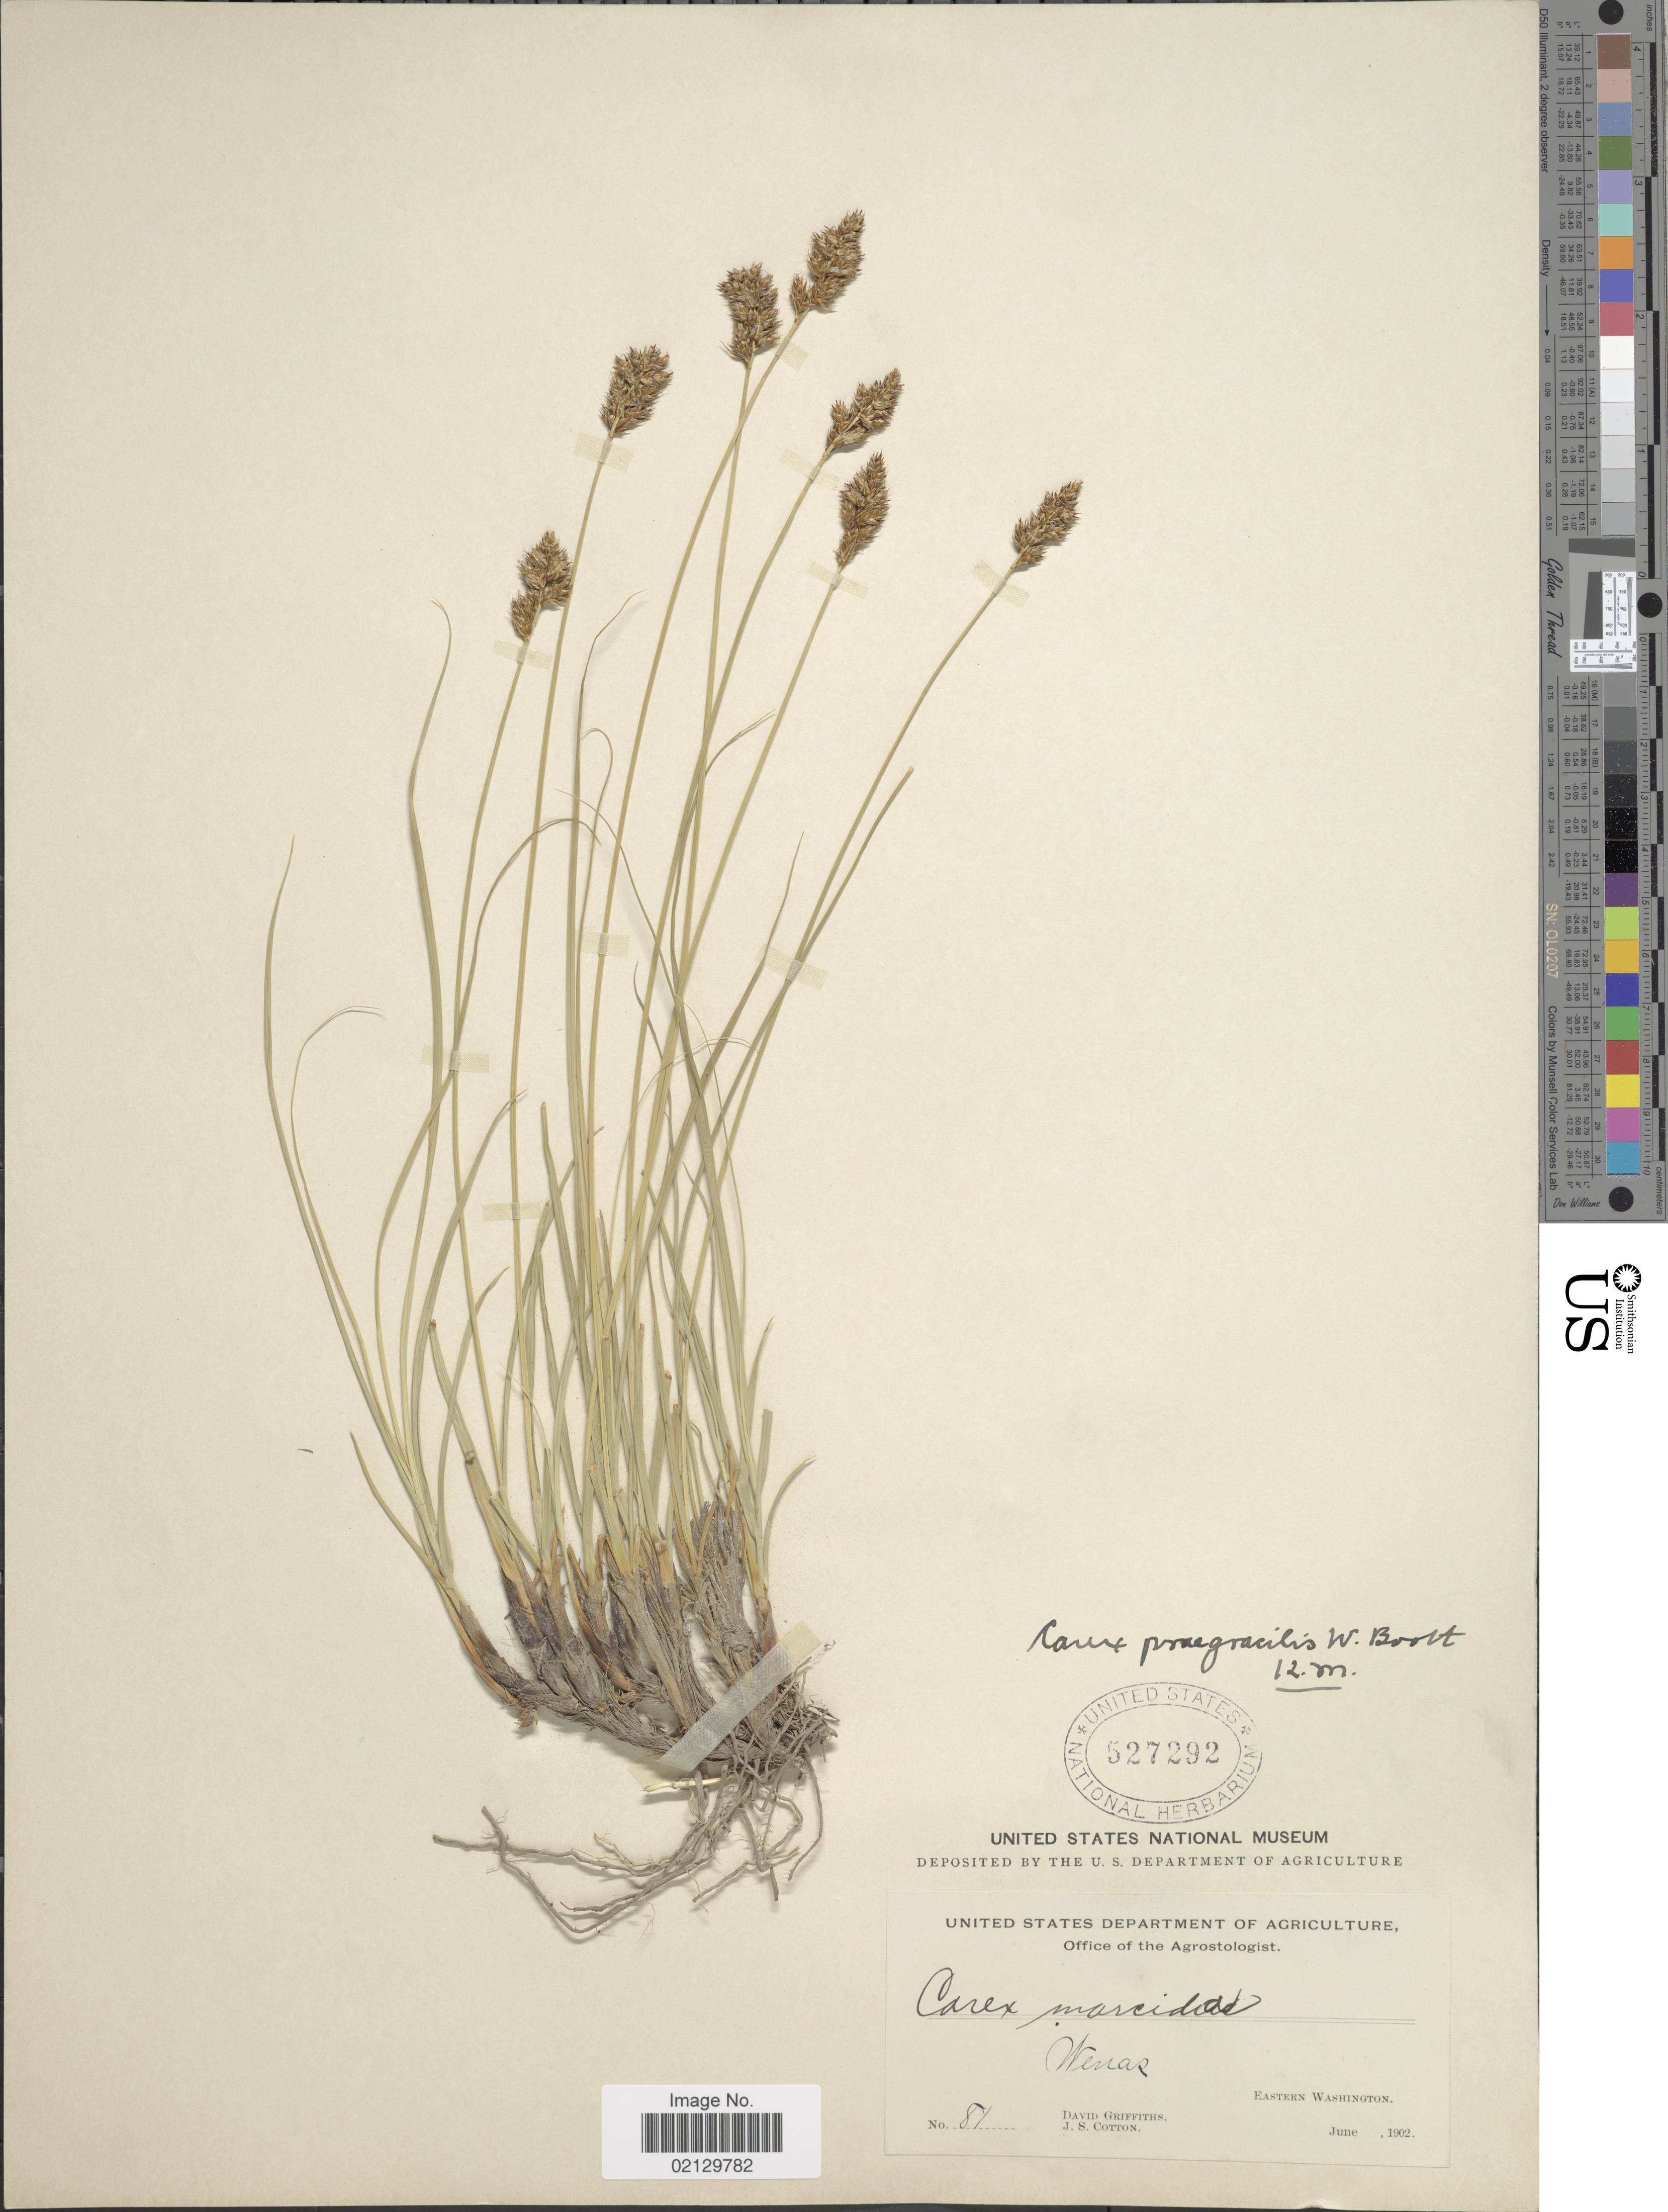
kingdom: Plantae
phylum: Tracheophyta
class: Liliopsida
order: Poales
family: Cyperaceae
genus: Carex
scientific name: Carex praegracilis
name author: W. Boott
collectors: D. Griffiths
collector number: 81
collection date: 1902-06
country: United States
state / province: Washington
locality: Wenar, Eastern Washington.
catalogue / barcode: US 527292